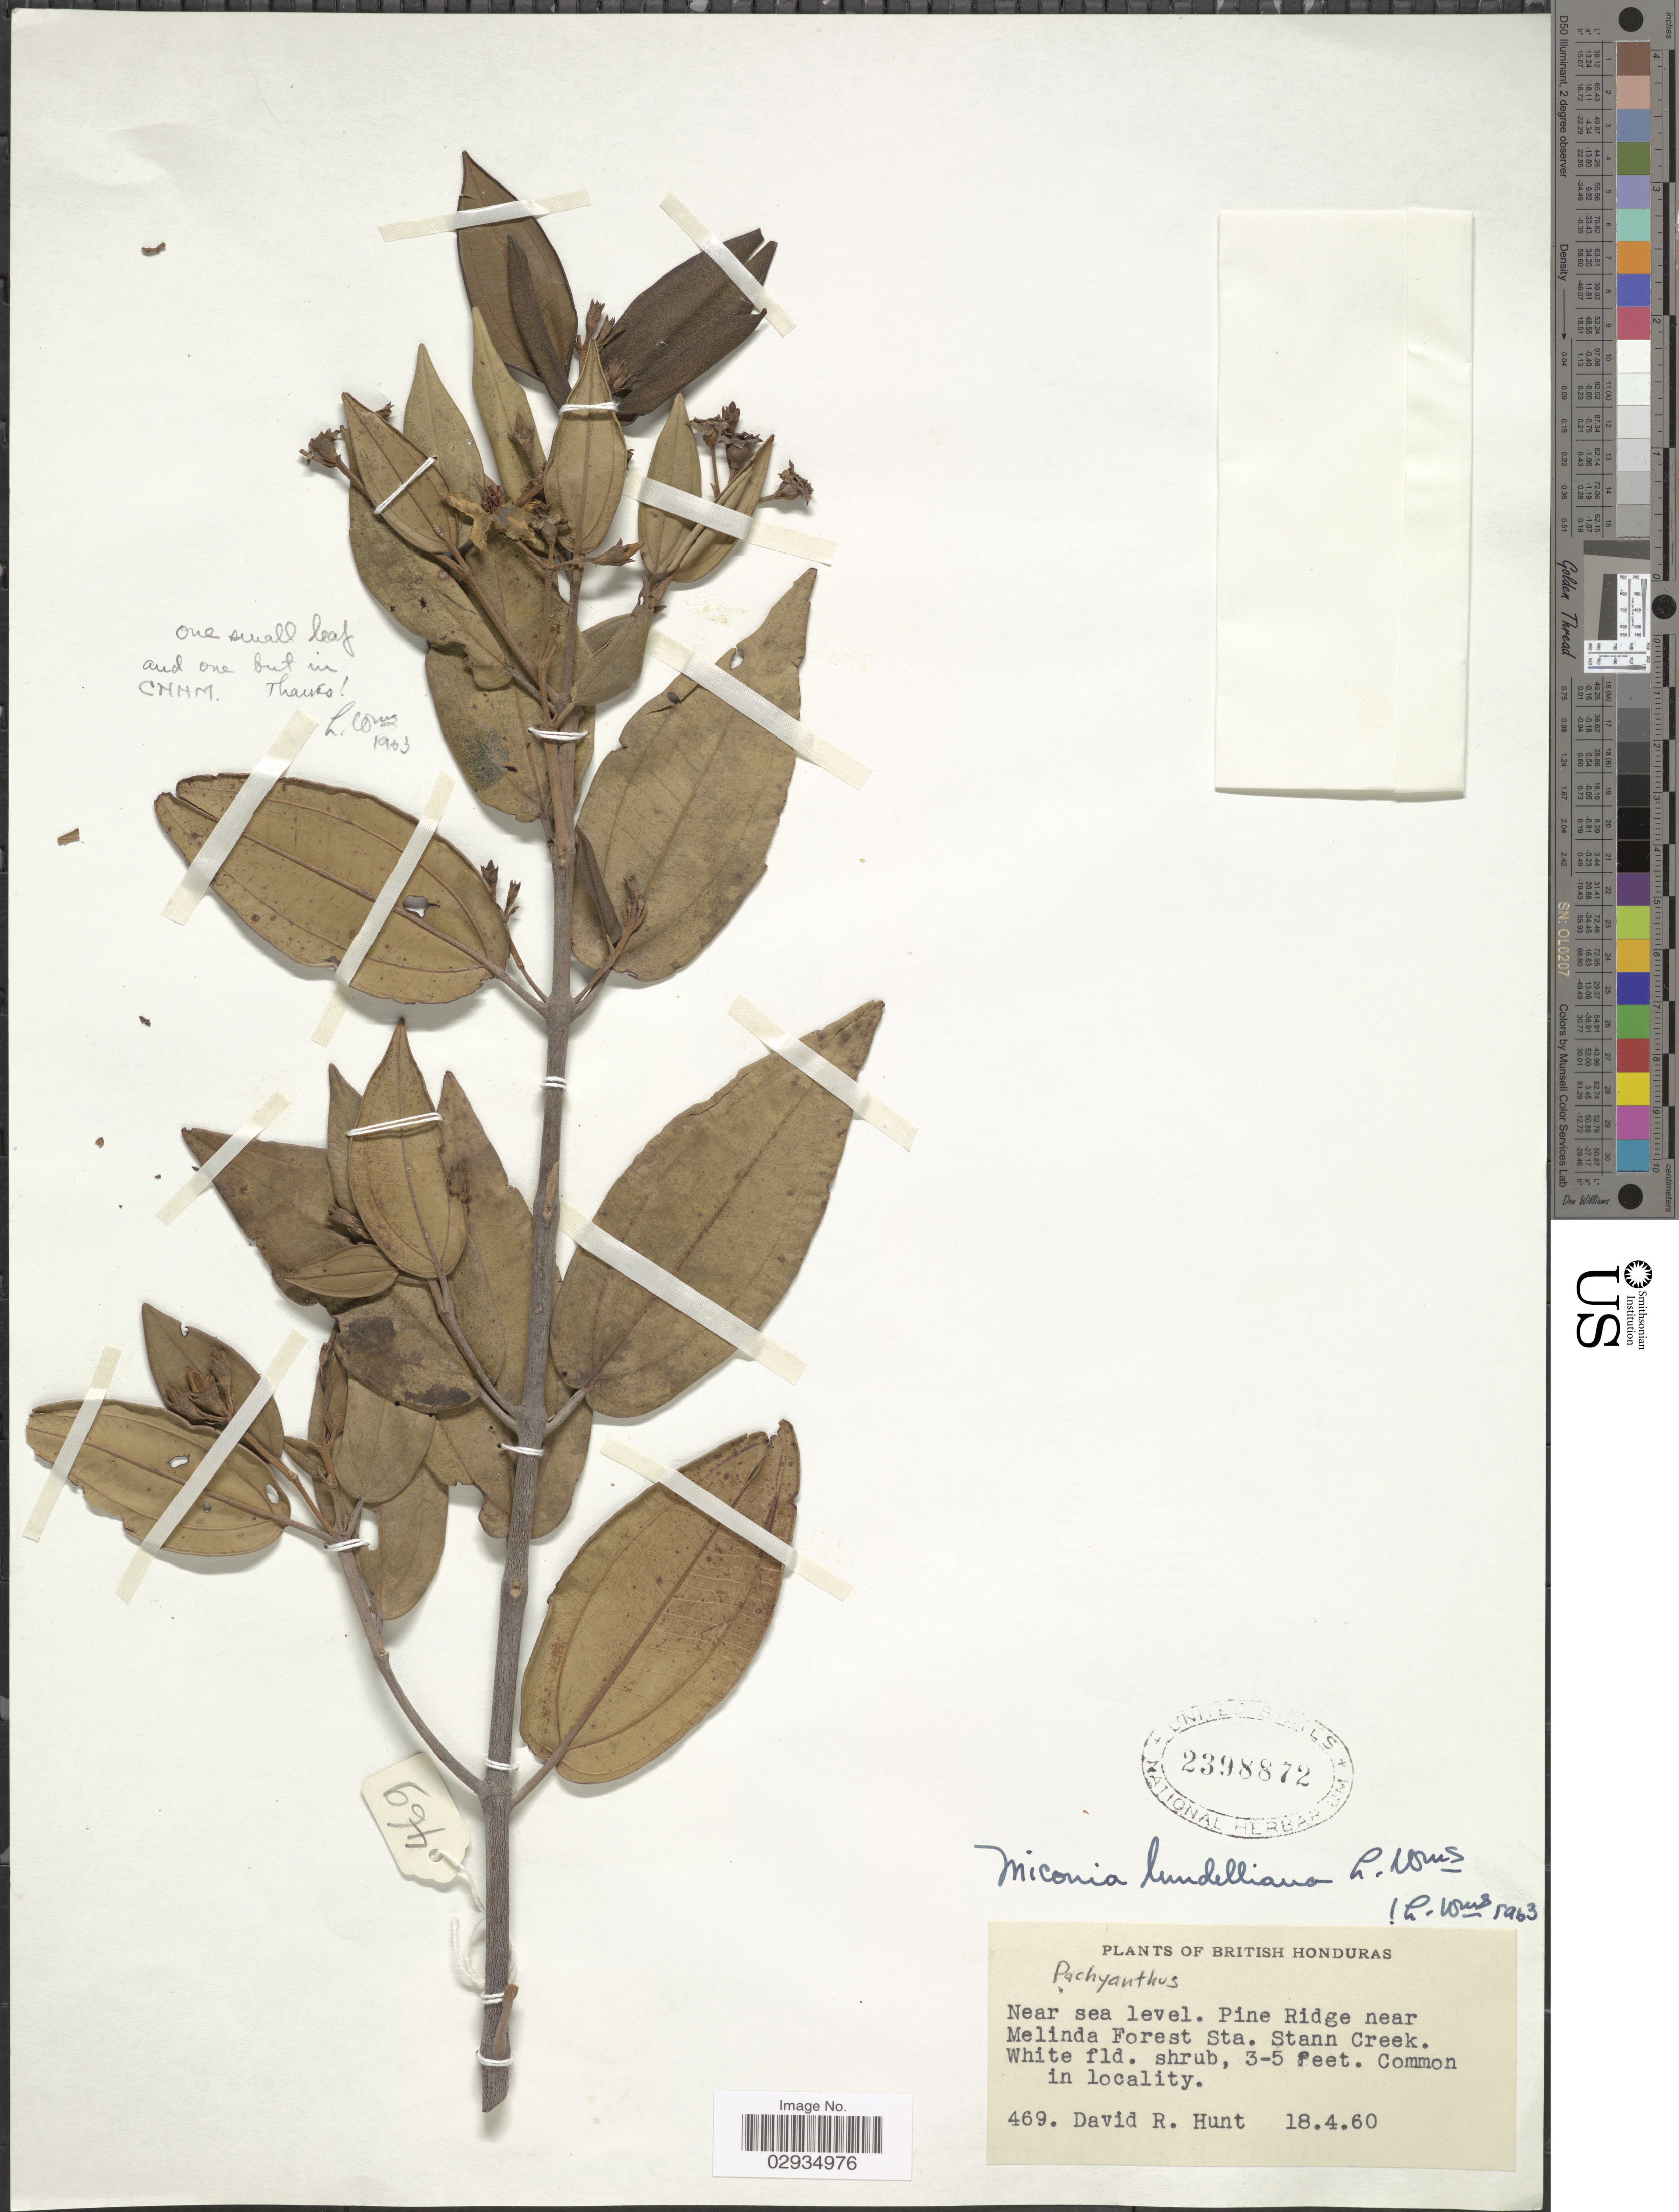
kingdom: Plantae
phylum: Tracheophyta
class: Magnoliopsida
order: Myrtales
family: Melastomataceae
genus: Miconia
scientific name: Miconia lundelliana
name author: L.O. Williams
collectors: D. Hunt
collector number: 469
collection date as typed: Transcribed d/m/y: 18/4/60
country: Belize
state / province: Stann Creek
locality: British Hondura. Pine Ridge near Melinda Forest Sta.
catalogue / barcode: US 2398872